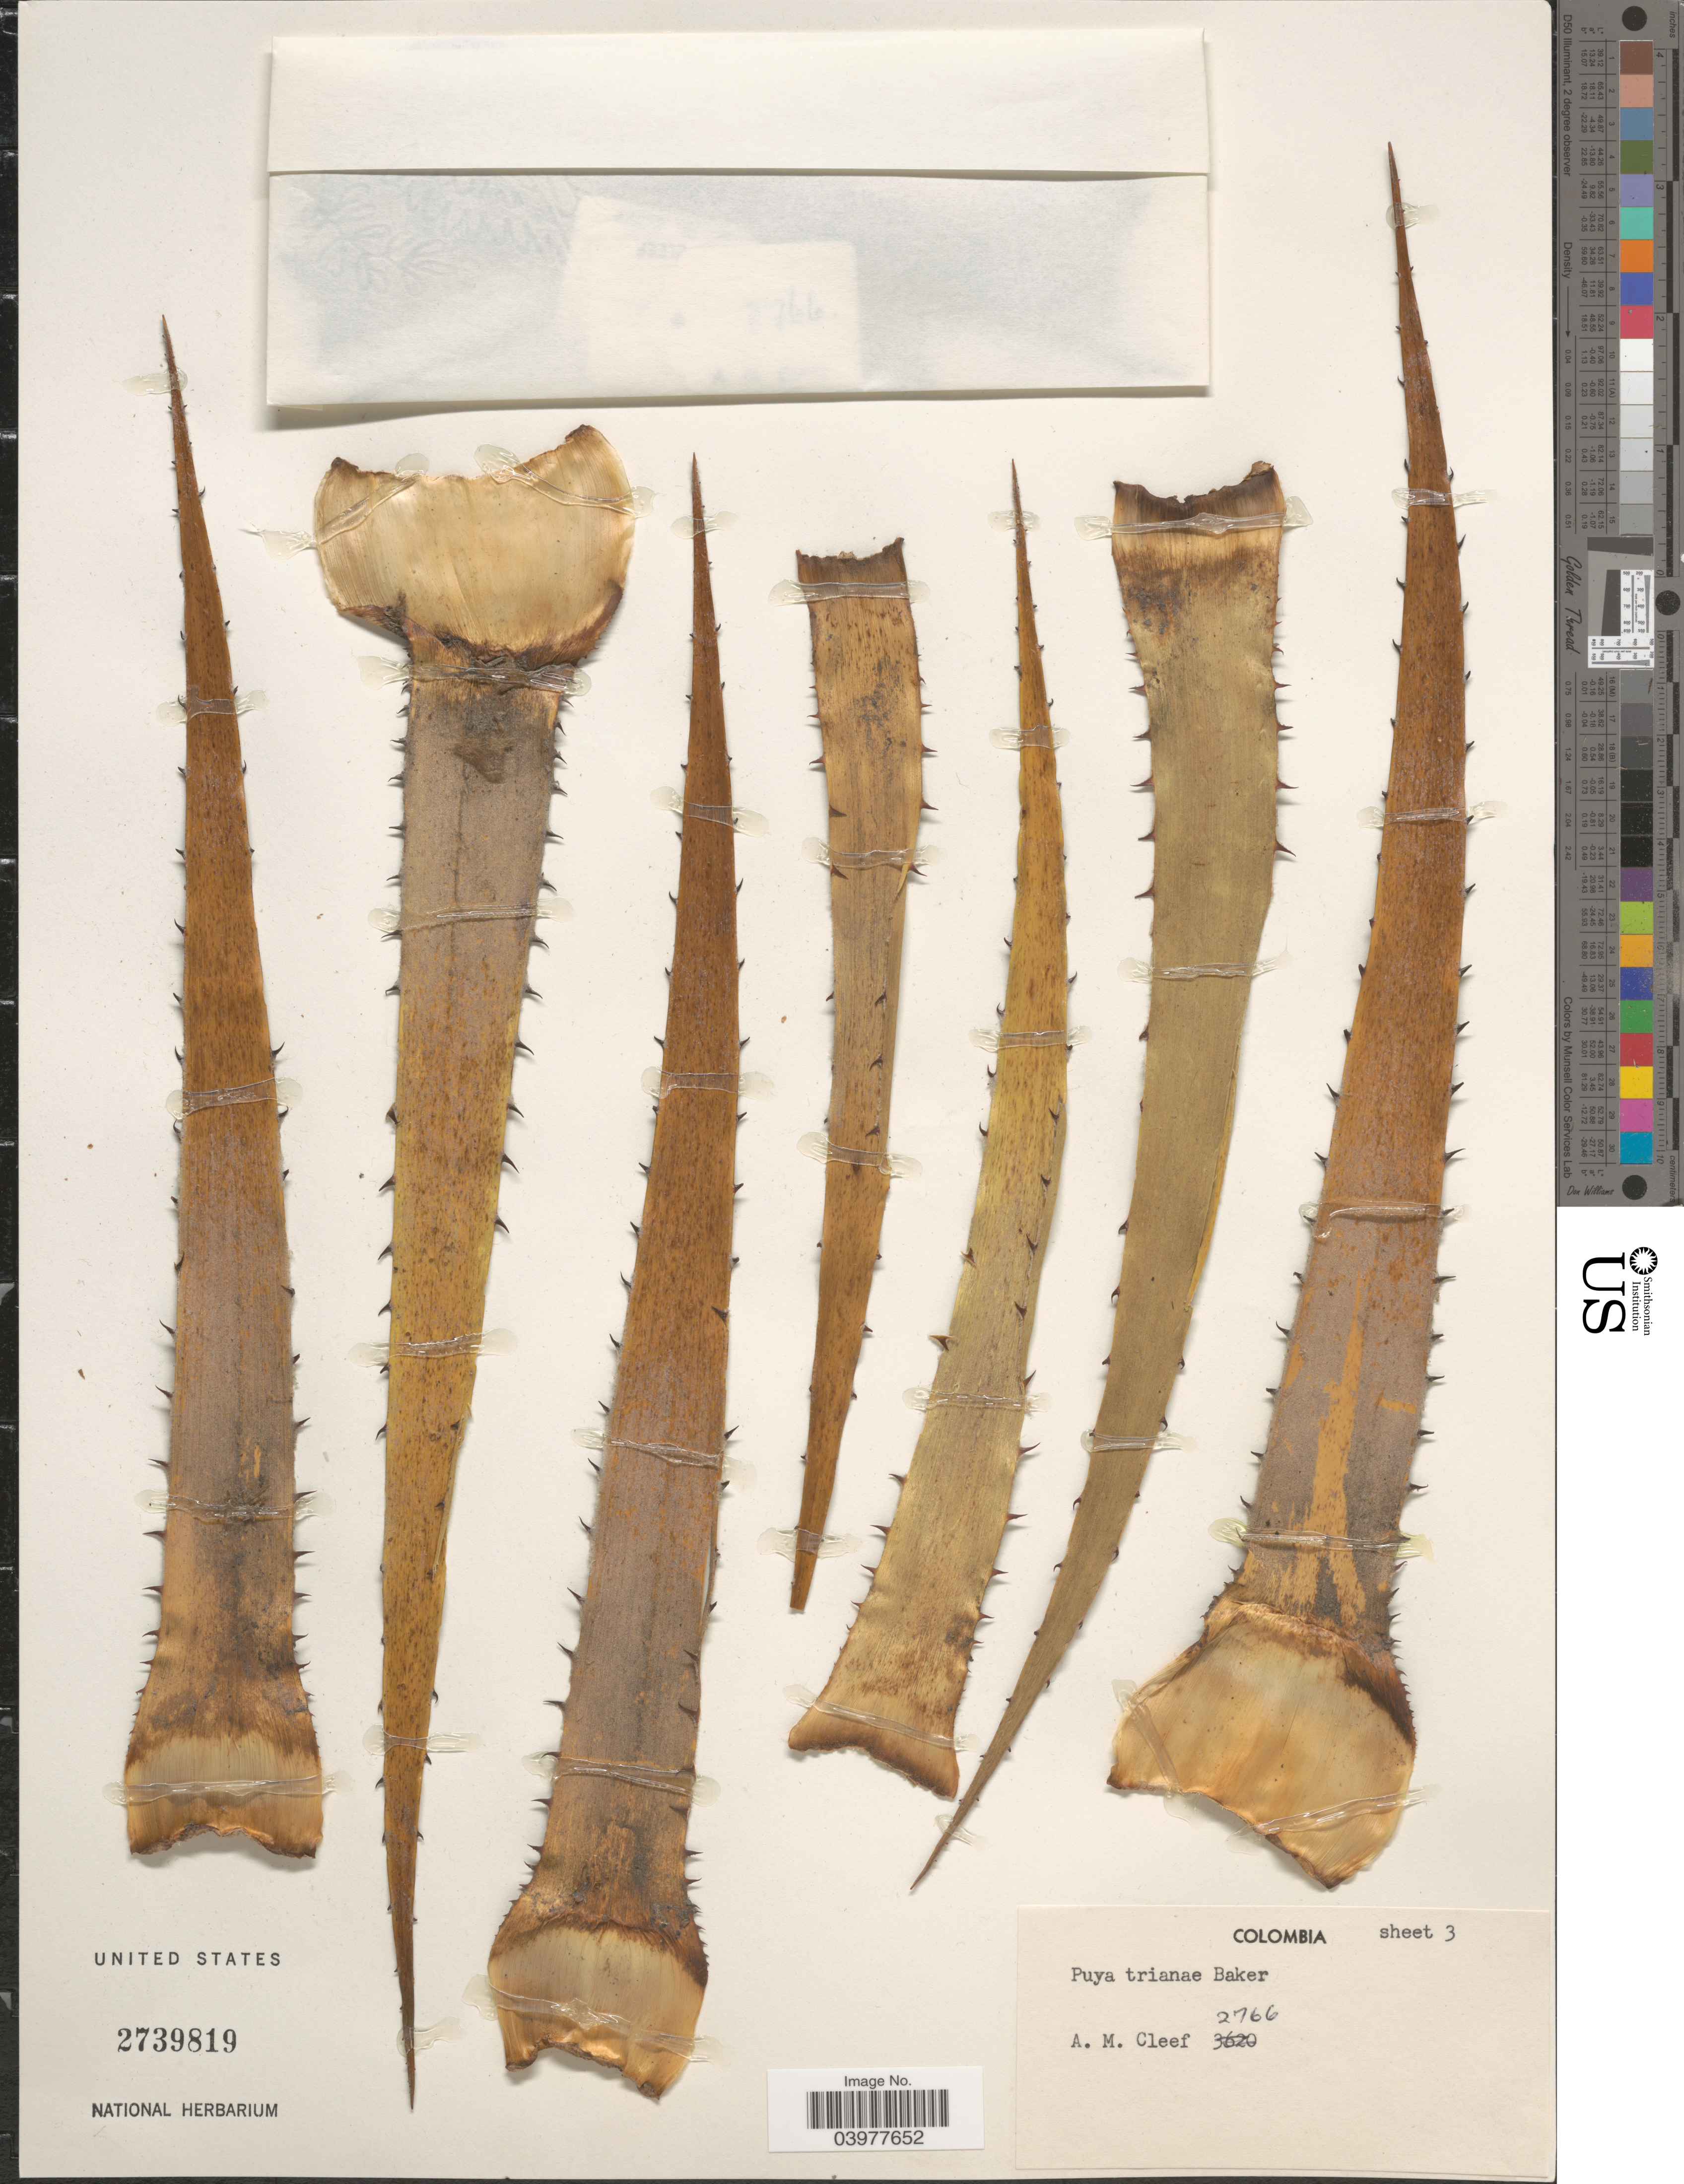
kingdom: Plantae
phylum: Tracheophyta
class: Liliopsida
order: Poales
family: Bromeliaceae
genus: Puya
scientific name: Puya trianae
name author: Baker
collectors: A. M. Cleef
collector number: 2766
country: Colombia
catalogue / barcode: US 2739819